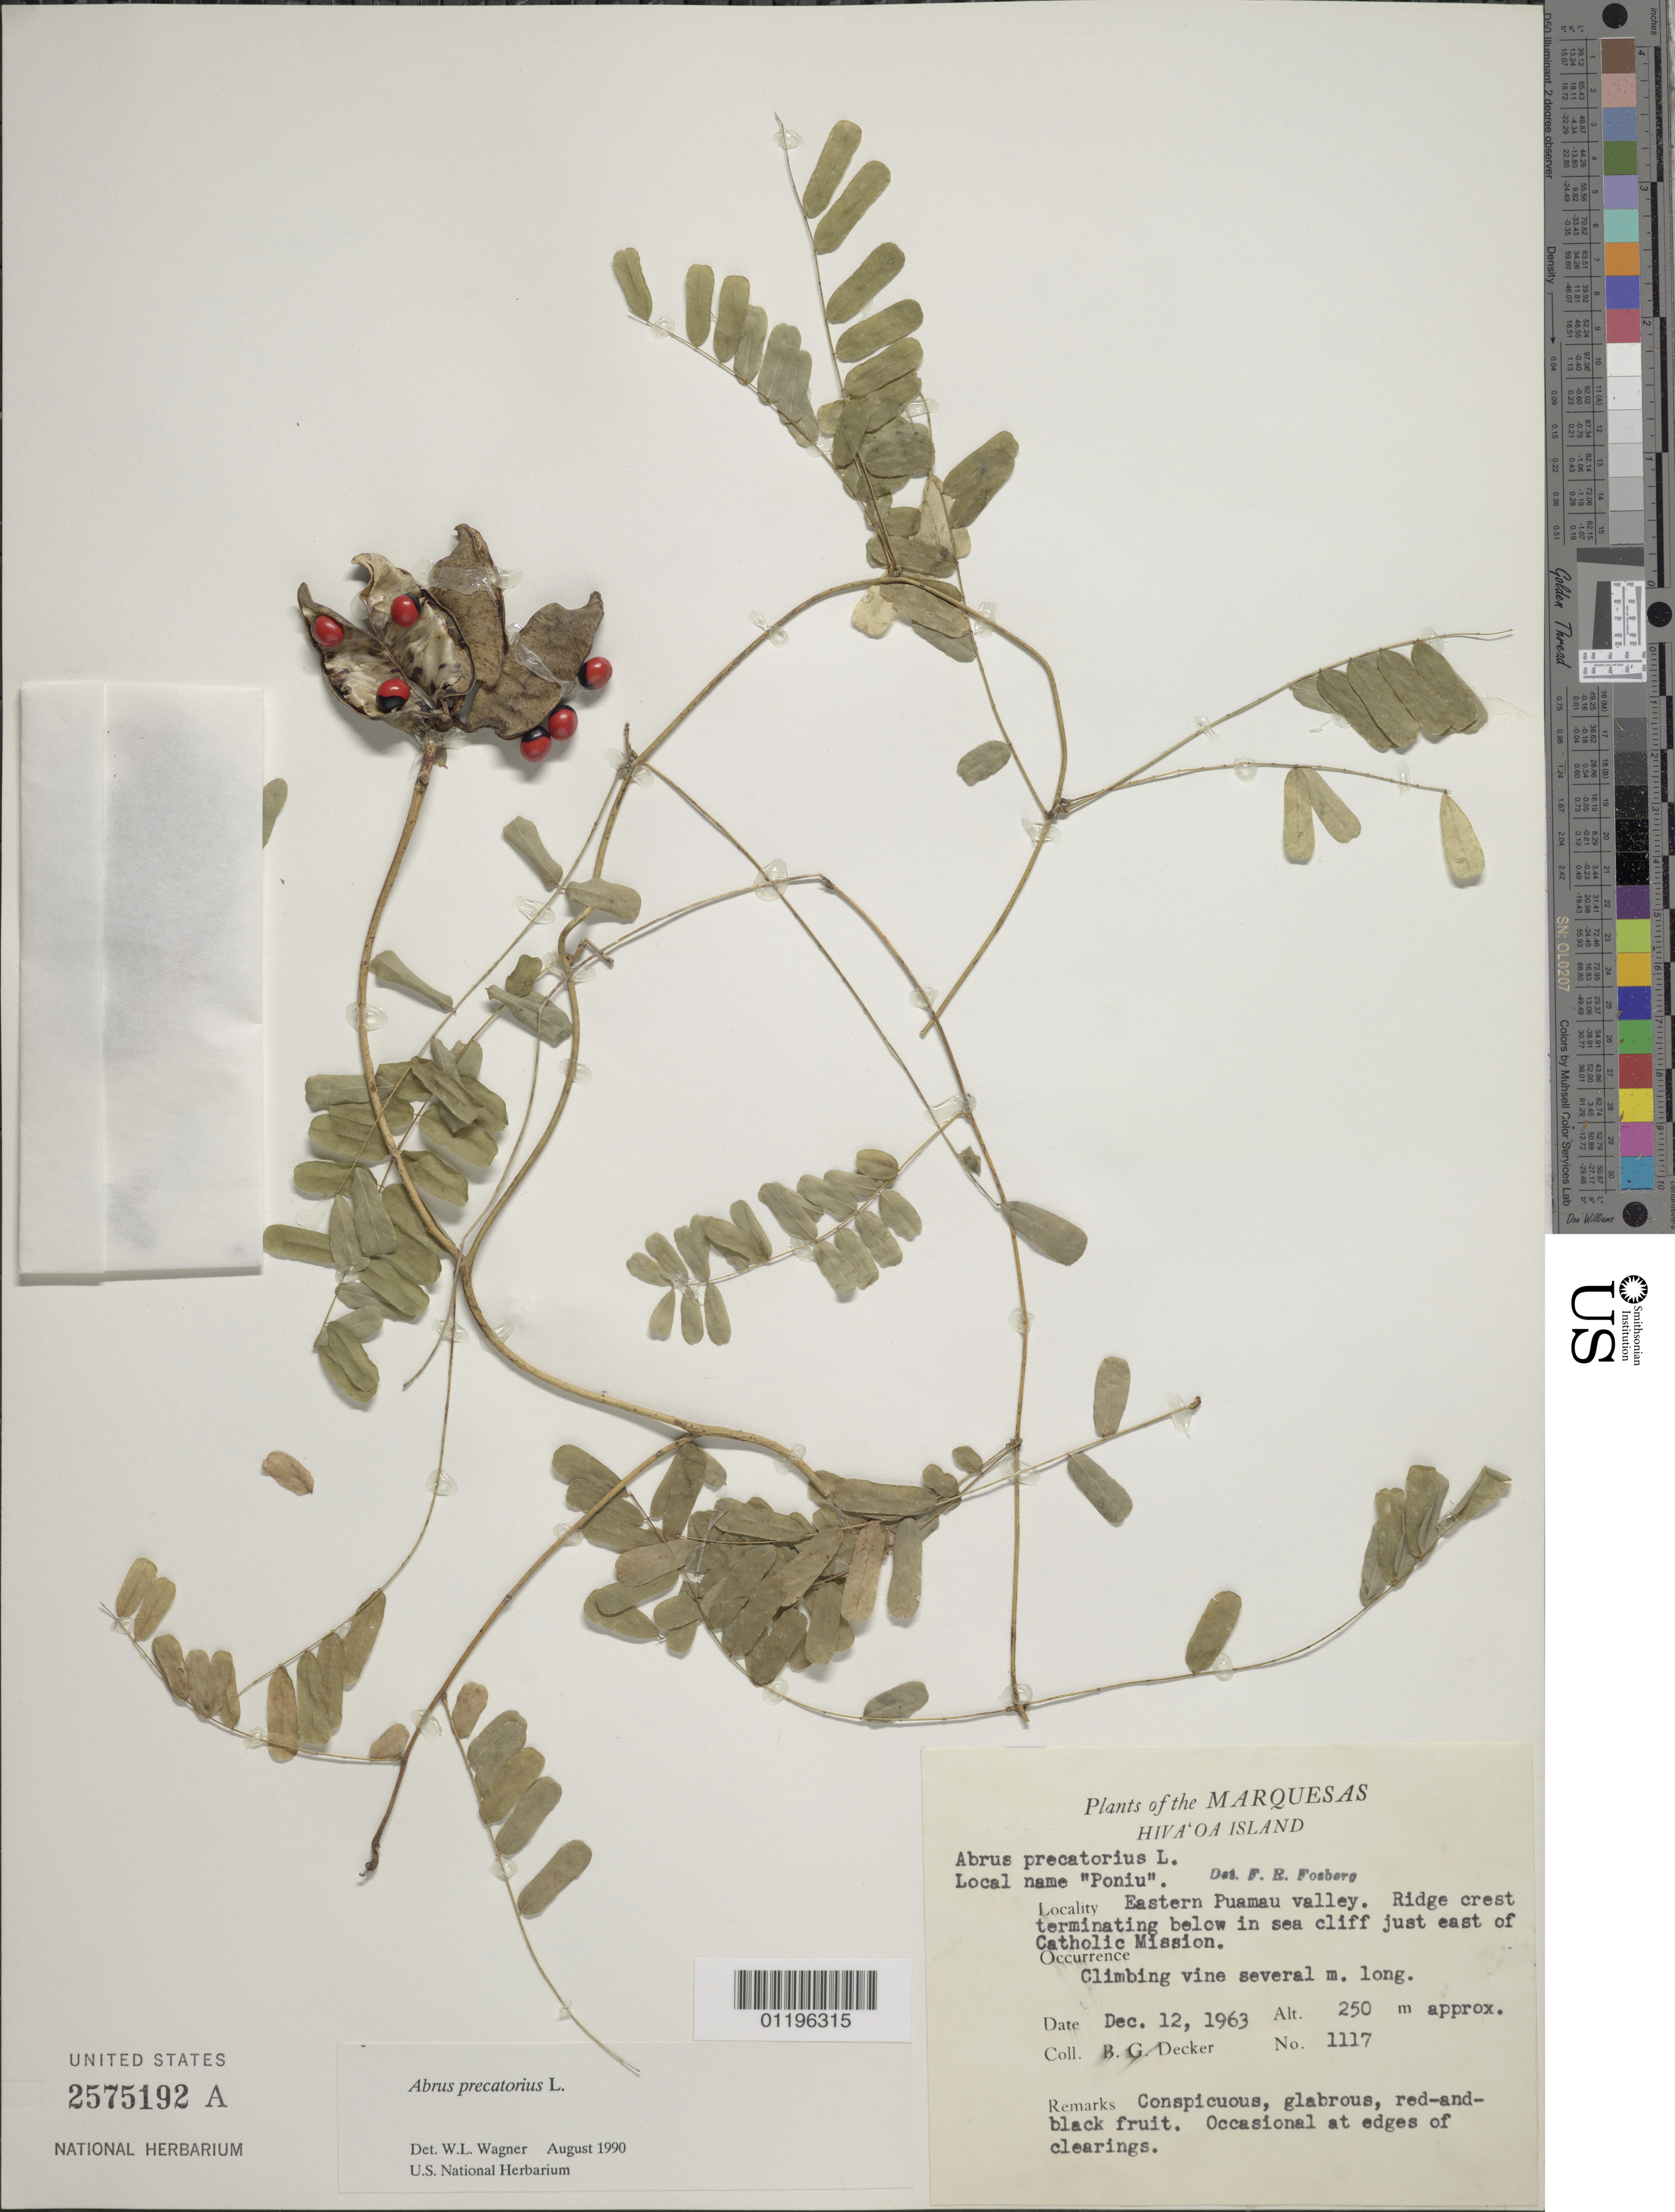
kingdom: Plantae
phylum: Tracheophyta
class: Magnoliopsida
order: Fabales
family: Fabaceae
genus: Abrus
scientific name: Abrus precatorius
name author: L.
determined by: Wagner, W. L., (BOT), Smithsonian Institution - National Museum of Natural History (UNITED STATES)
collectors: B. G. Decker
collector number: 1117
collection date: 1963-12-12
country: French Polynesia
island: Hiva Oa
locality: E Puamau Valley, ridge crest terminating below in sea cliff, E of Mission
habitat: Occasional at edges of clearings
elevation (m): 250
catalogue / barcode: US 2575192A